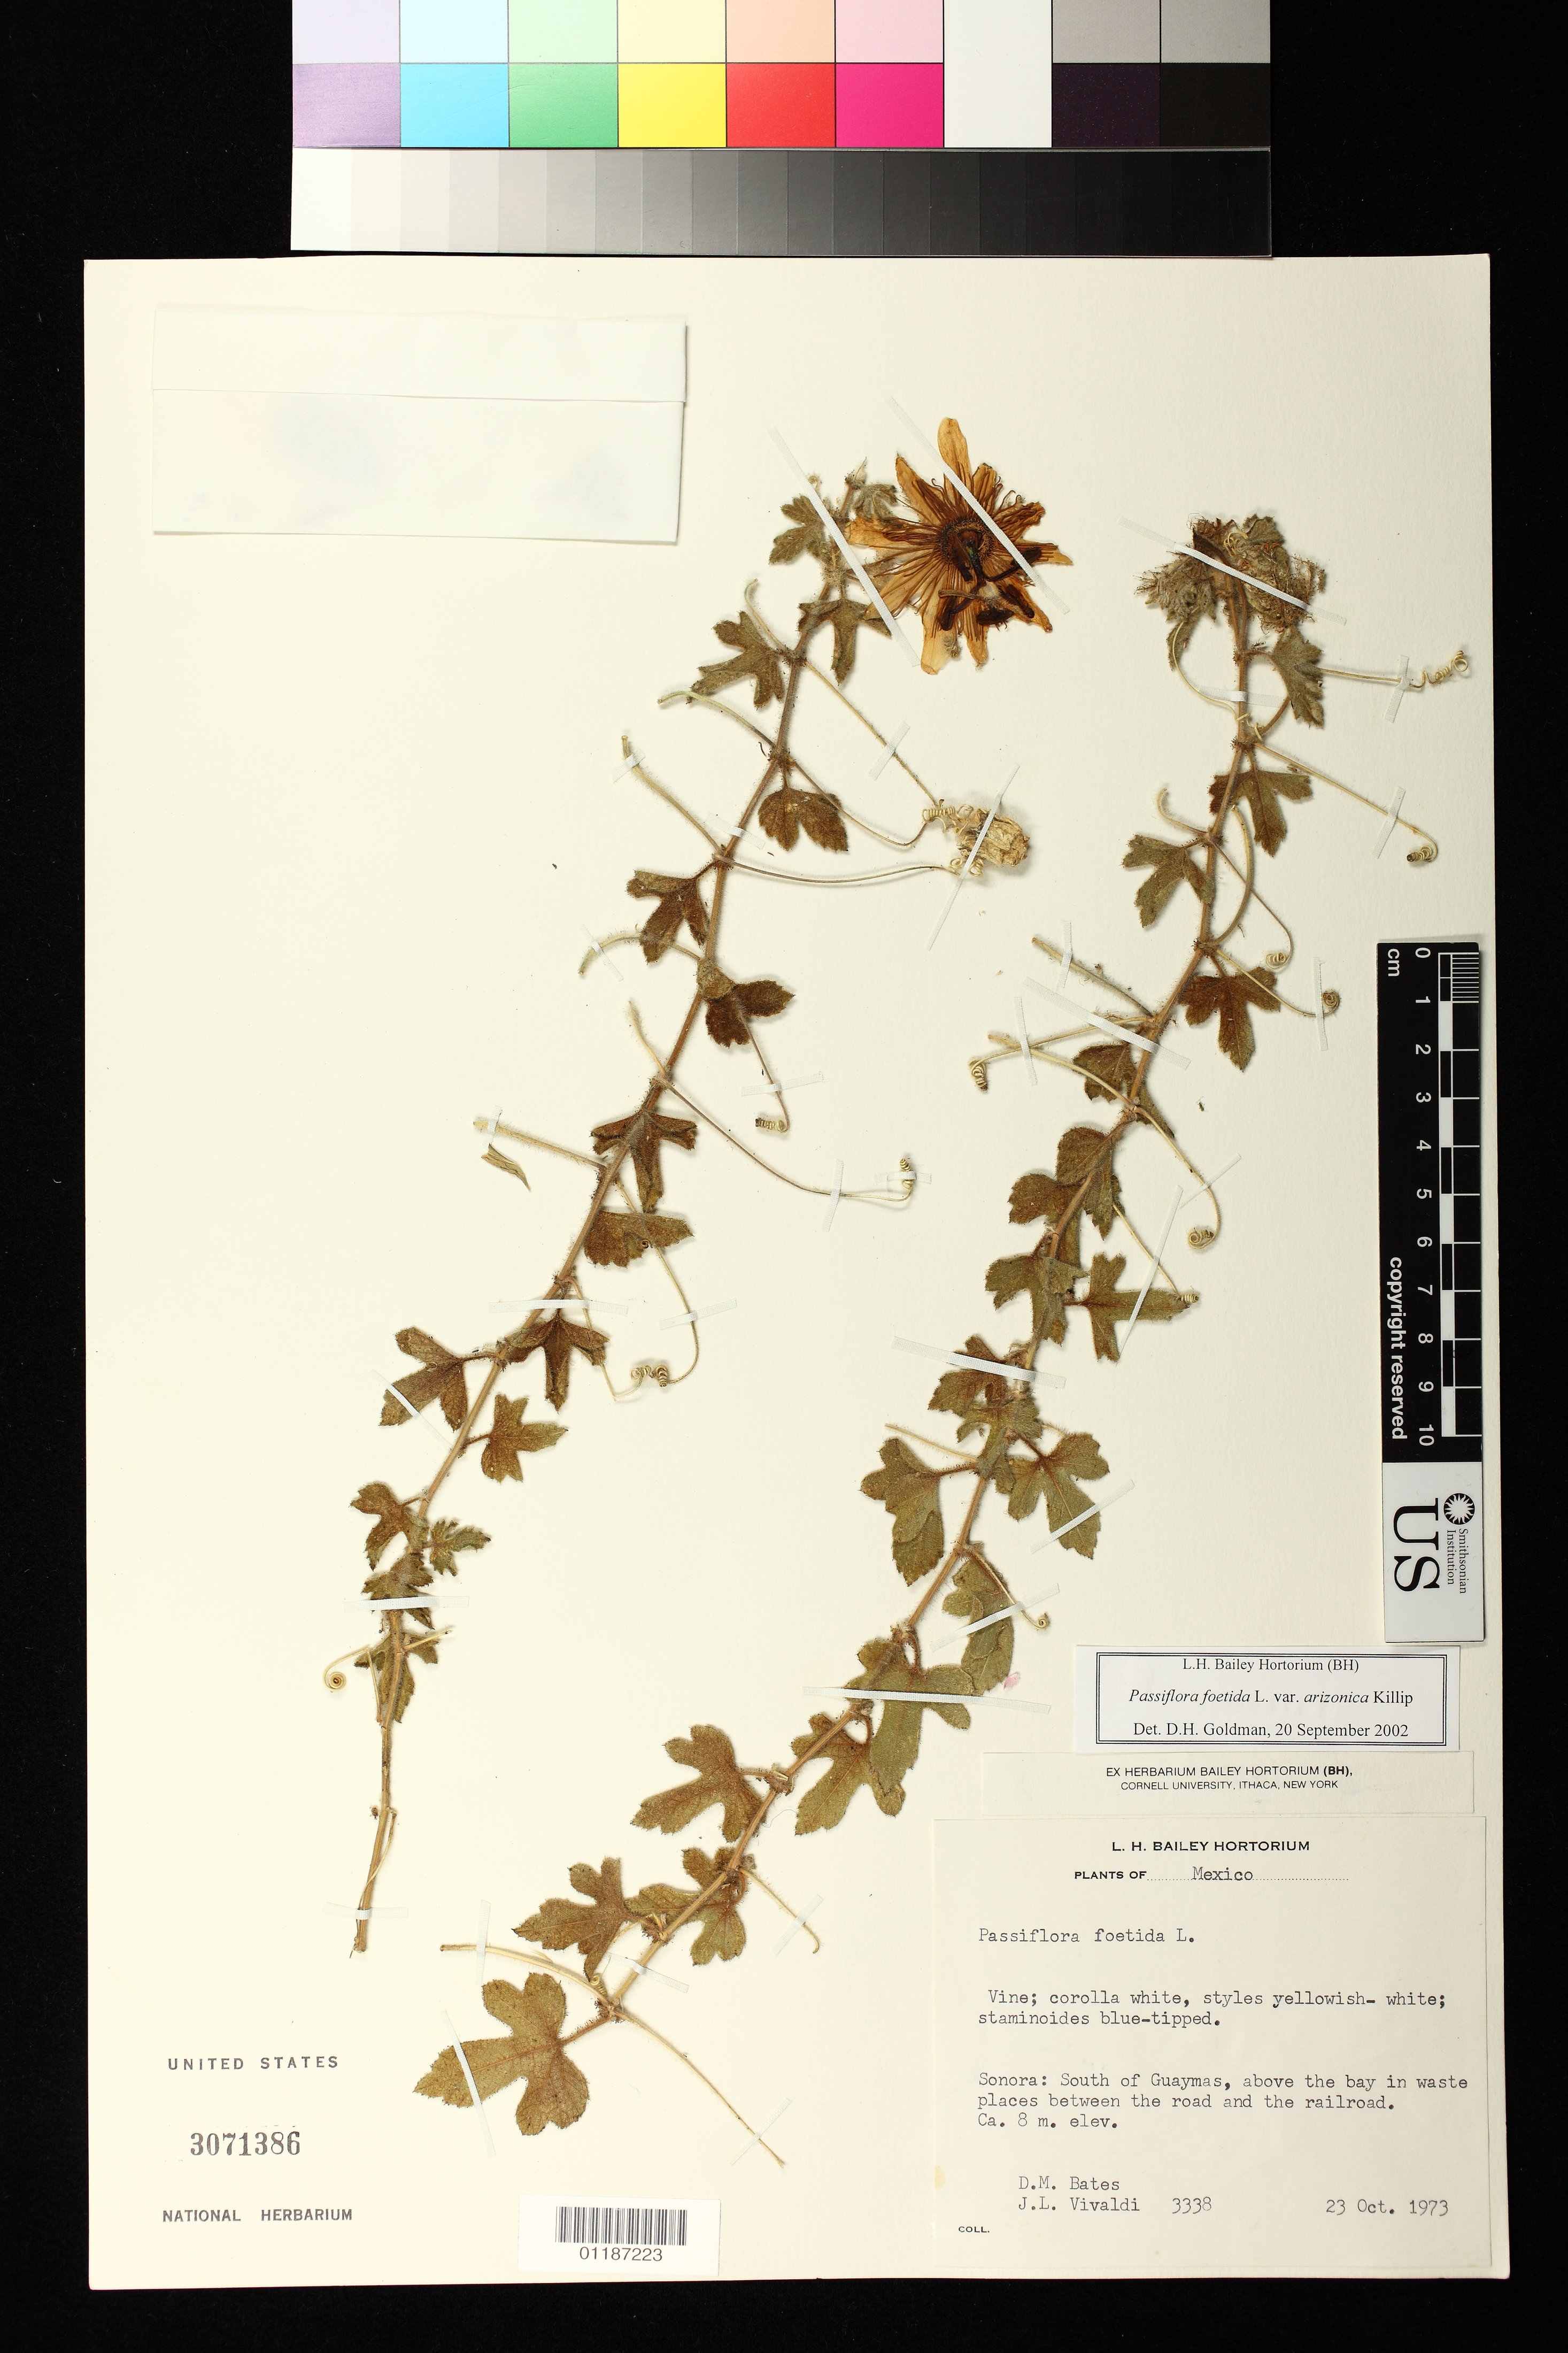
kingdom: Plantae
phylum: Tracheophyta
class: Magnoliopsida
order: Malpighiales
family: Passifloraceae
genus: Passiflora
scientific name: Passiflora arizonica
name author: (Killip) D.H. Goldman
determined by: Svoboda, Harlan T., (NA), US Department of Agriculture (UNITED STATES)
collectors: D. M. Bates & J. L. Vivaldi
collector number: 3338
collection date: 1973-10-23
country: Mexico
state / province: Sonora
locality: S of Guaymas, above the bay in waste places between the road and the railroad.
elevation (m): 8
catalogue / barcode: US 3071386